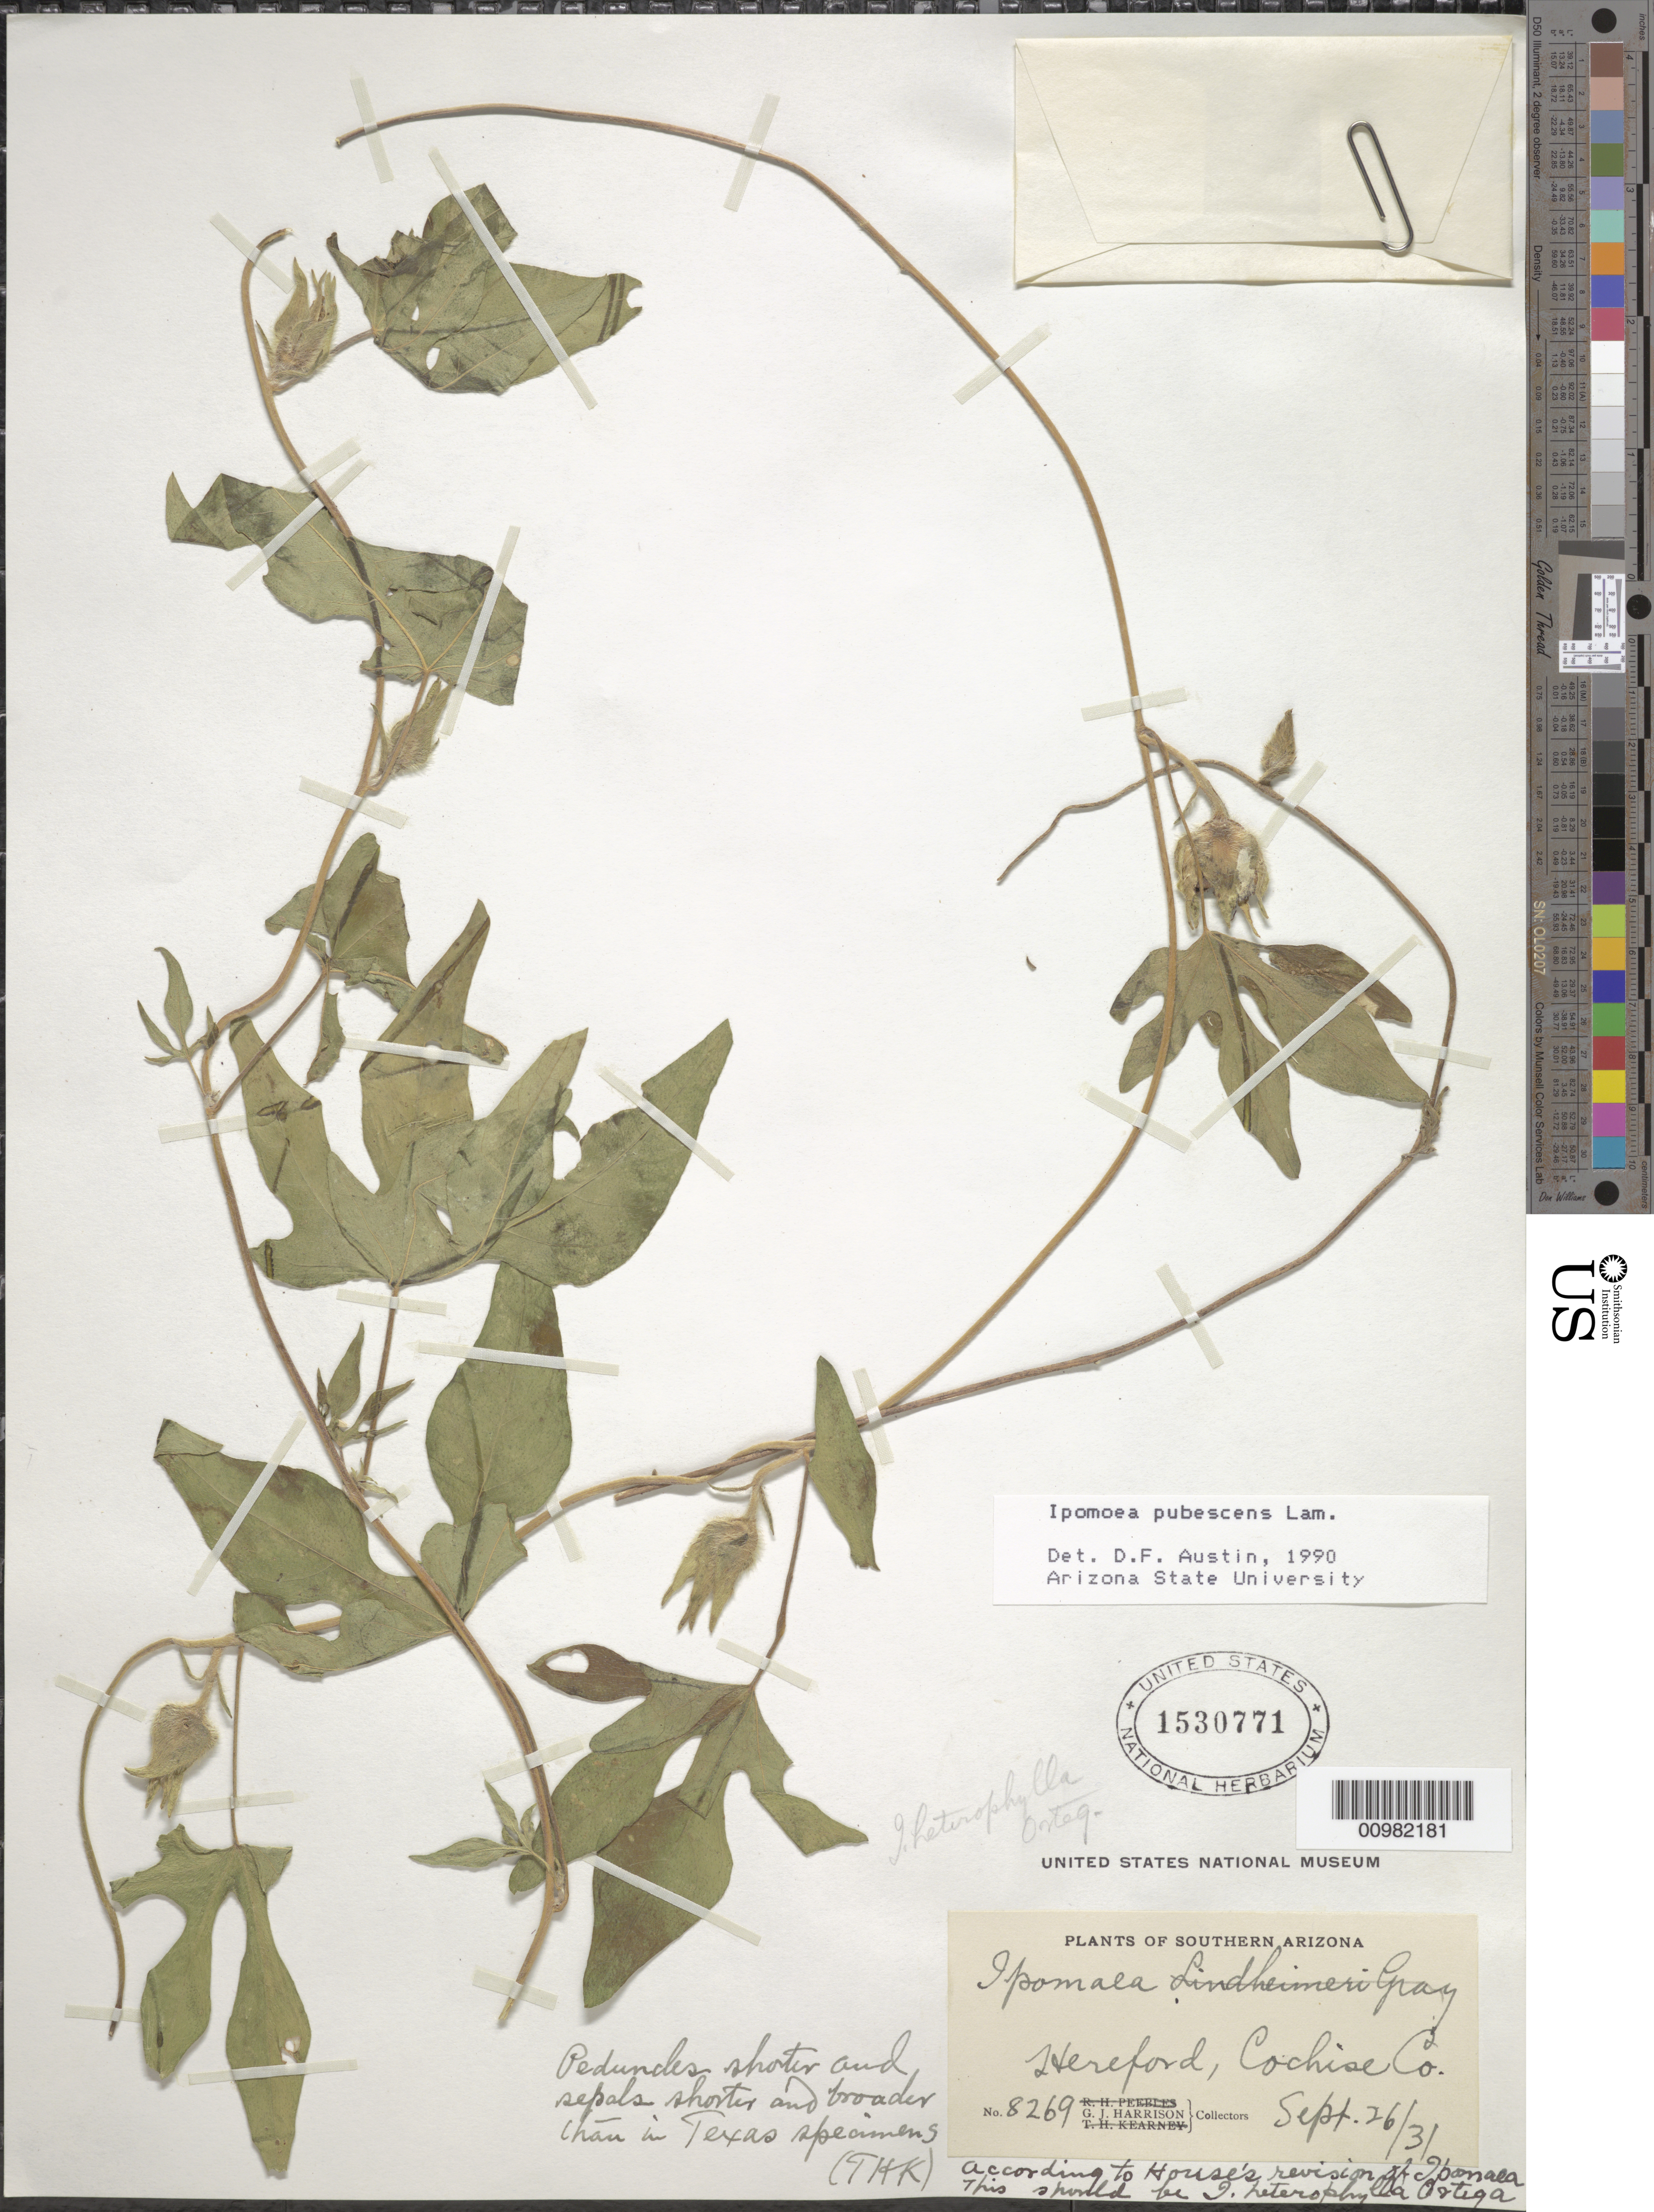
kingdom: Plantae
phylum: Tracheophyta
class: Magnoliopsida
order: Solanales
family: Convolvulaceae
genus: Ipomoea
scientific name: Ipomoea pubescens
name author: Lam.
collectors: G. J. Harrison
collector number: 8269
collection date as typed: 26 Sep 1931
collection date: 1931-09-26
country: United States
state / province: Arizona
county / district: Cochise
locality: Hereford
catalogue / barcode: US 1530771